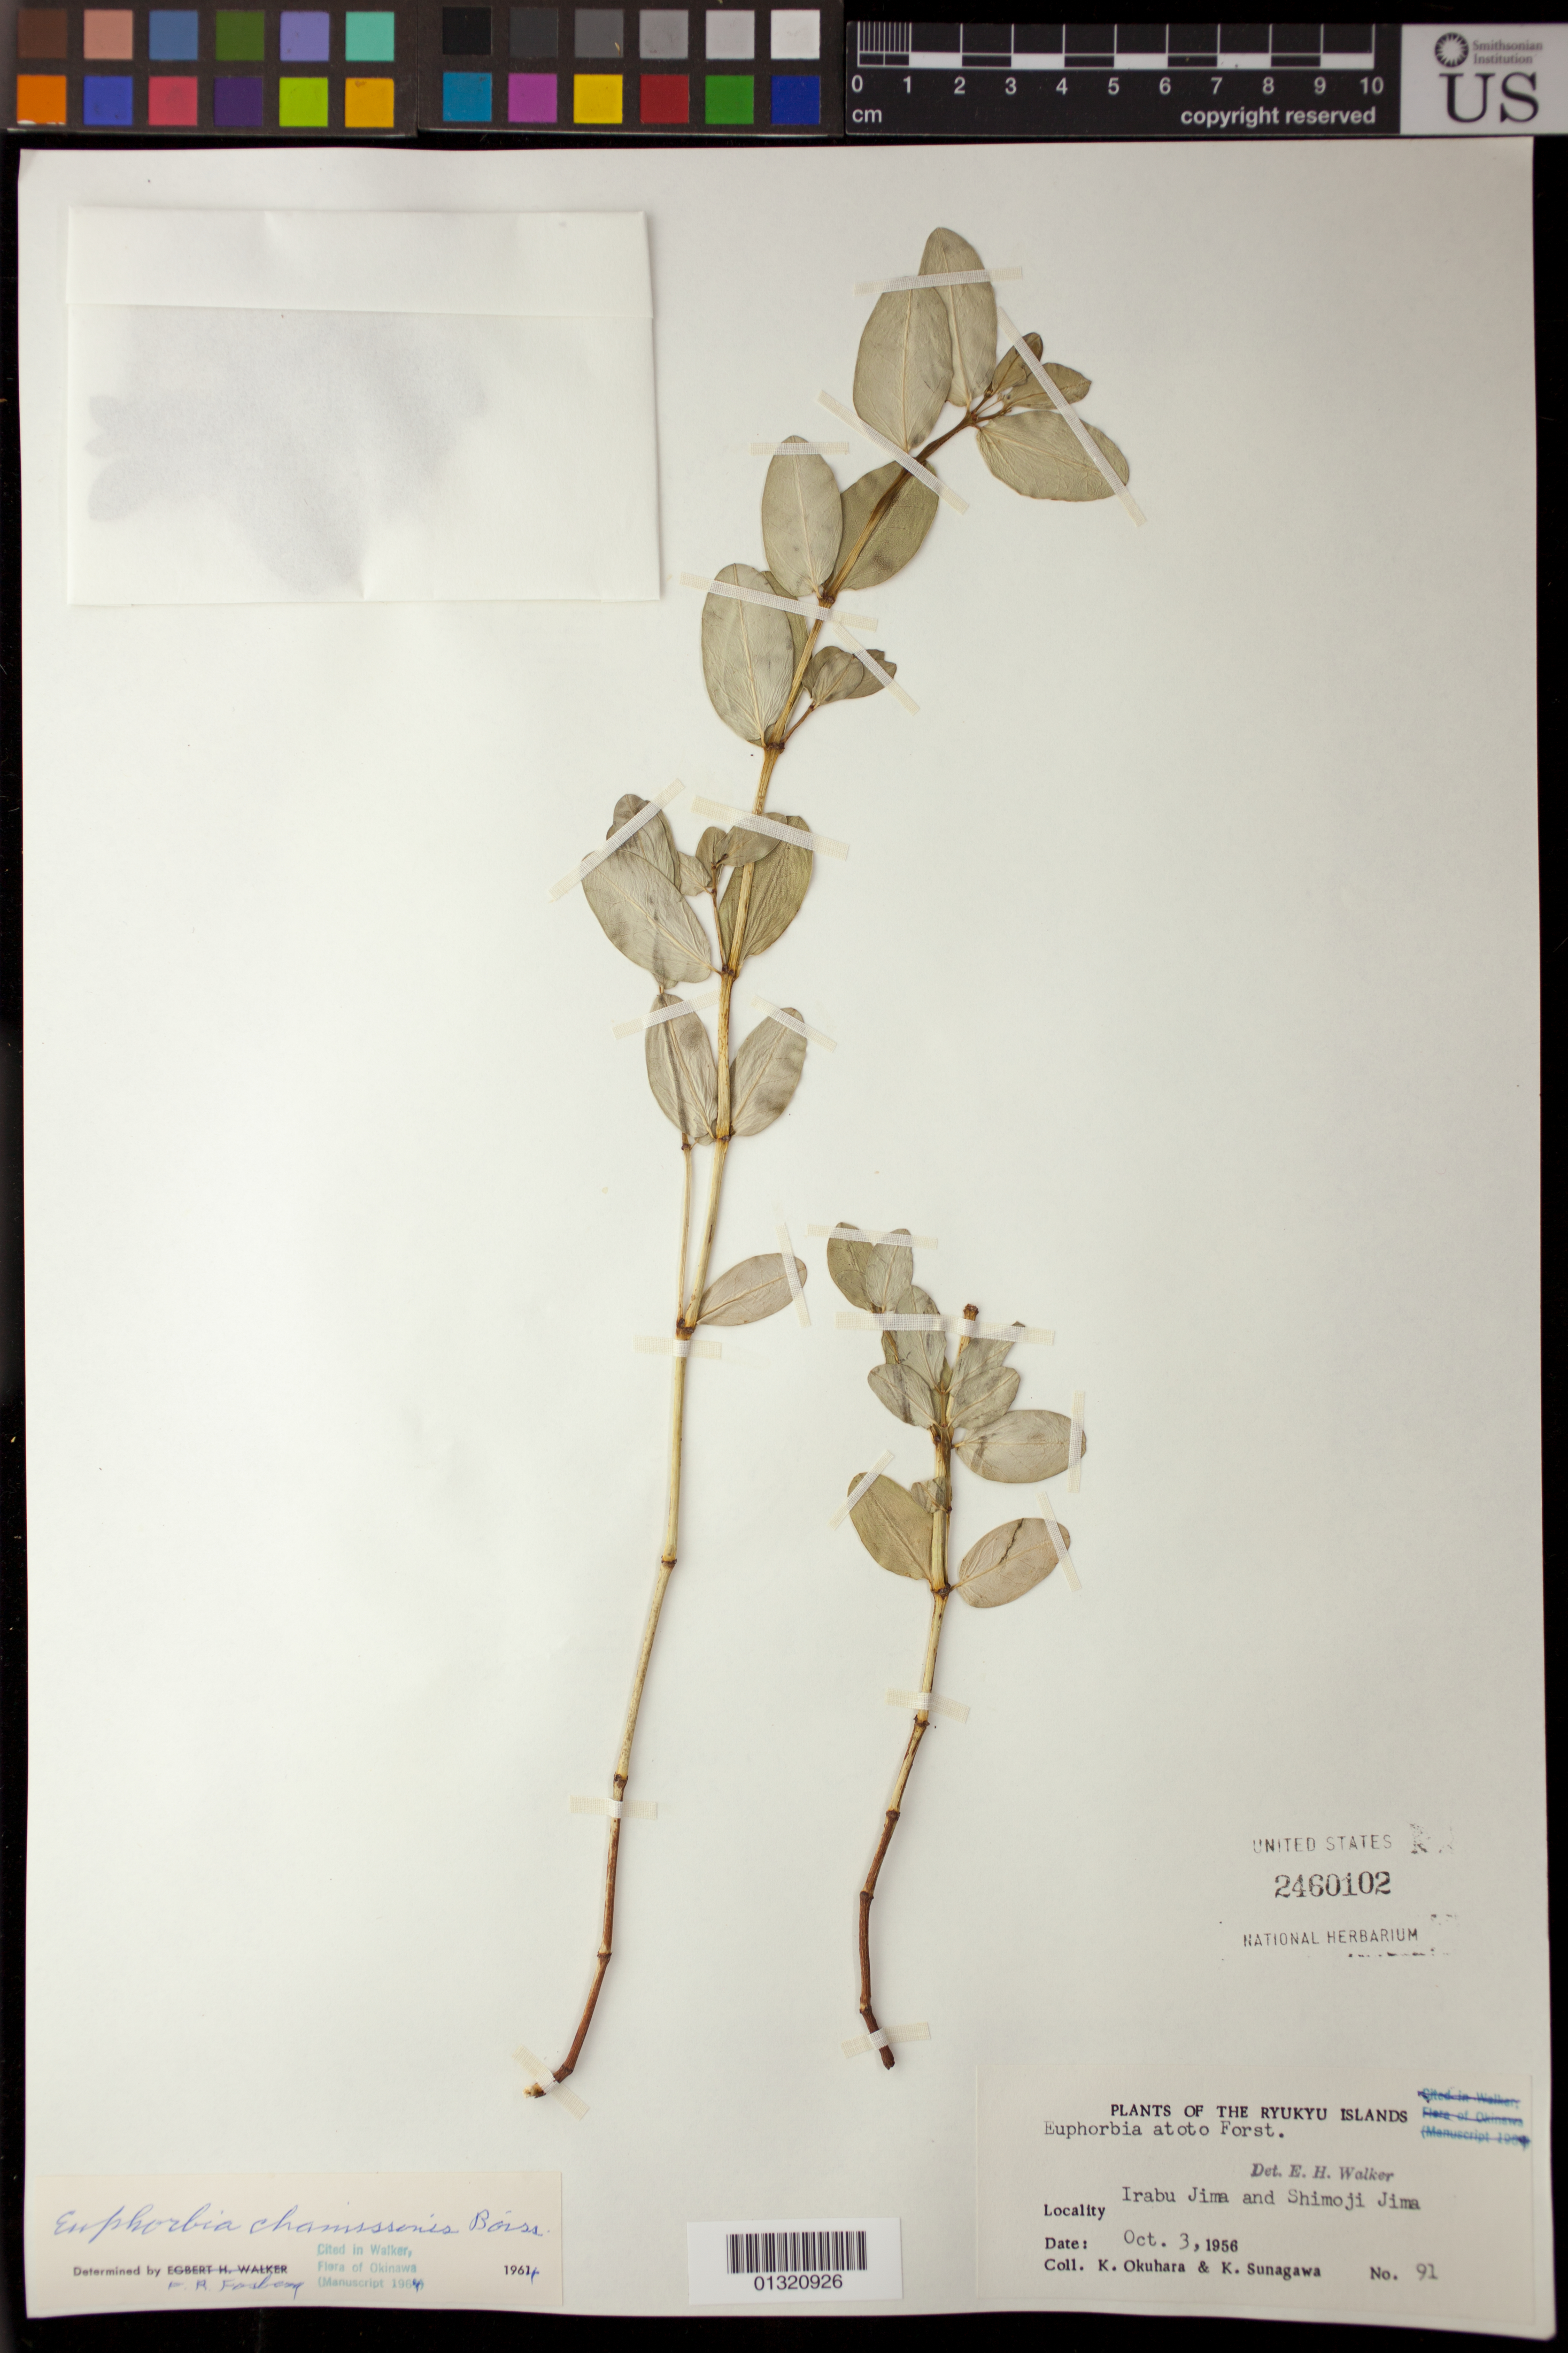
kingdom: Plantae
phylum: Tracheophyta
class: Magnoliopsida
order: Malpighiales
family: Euphorbiaceae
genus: Euphorbia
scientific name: Euphorbia chamissonis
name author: (Klotzsch ex Klotzsch & Garcke) Boiss.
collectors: K. Okuhara & K. Sunagawa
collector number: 91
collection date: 1956-10-03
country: Japan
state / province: Okinawa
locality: Irabu Jima and Shimoji Jima [Shimoji-shima]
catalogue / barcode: US 2460102